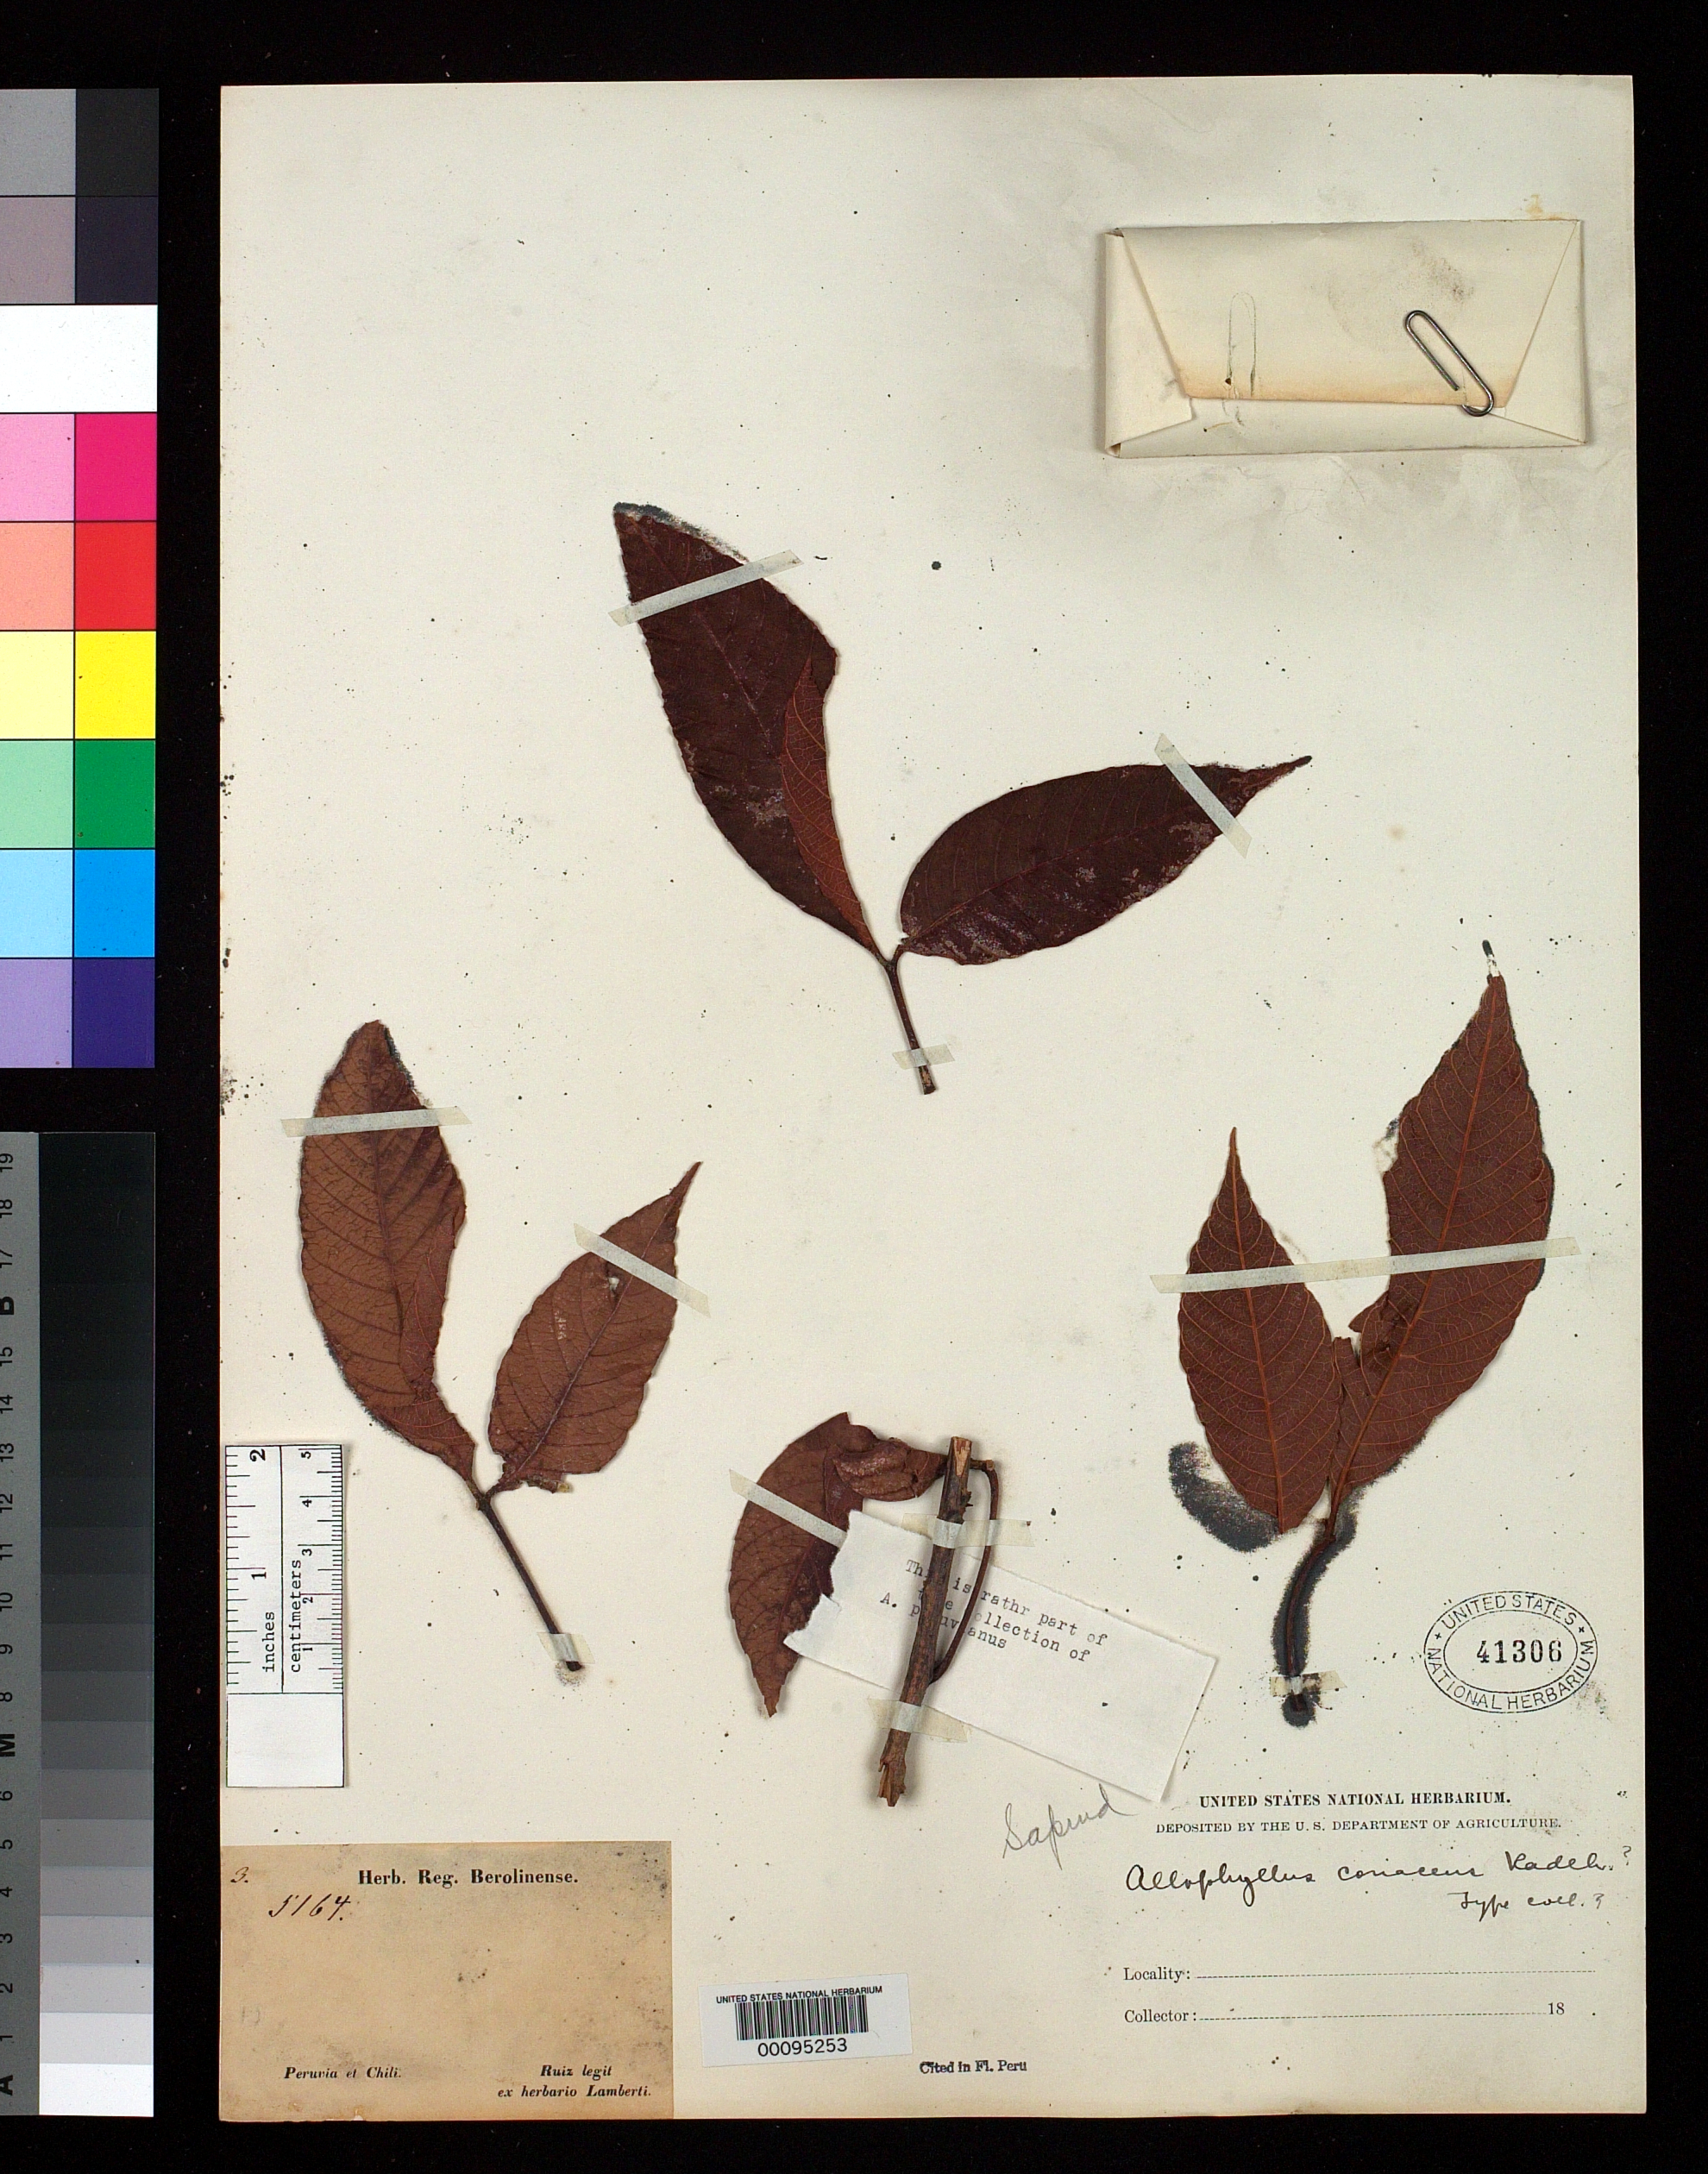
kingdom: Plantae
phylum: Tracheophyta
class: Magnoliopsida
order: Sapindales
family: Sapindaceae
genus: Allophylus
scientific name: Allophylus peruvianus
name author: Radlk.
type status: Type Collection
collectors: H. Ruiz López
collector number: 5164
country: Peru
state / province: San Martín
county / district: Mariscal Cáceres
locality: Rio Huallaga, margen Derecha del; Balsa Probana; dtto. Tocache Nuevo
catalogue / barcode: US 41306